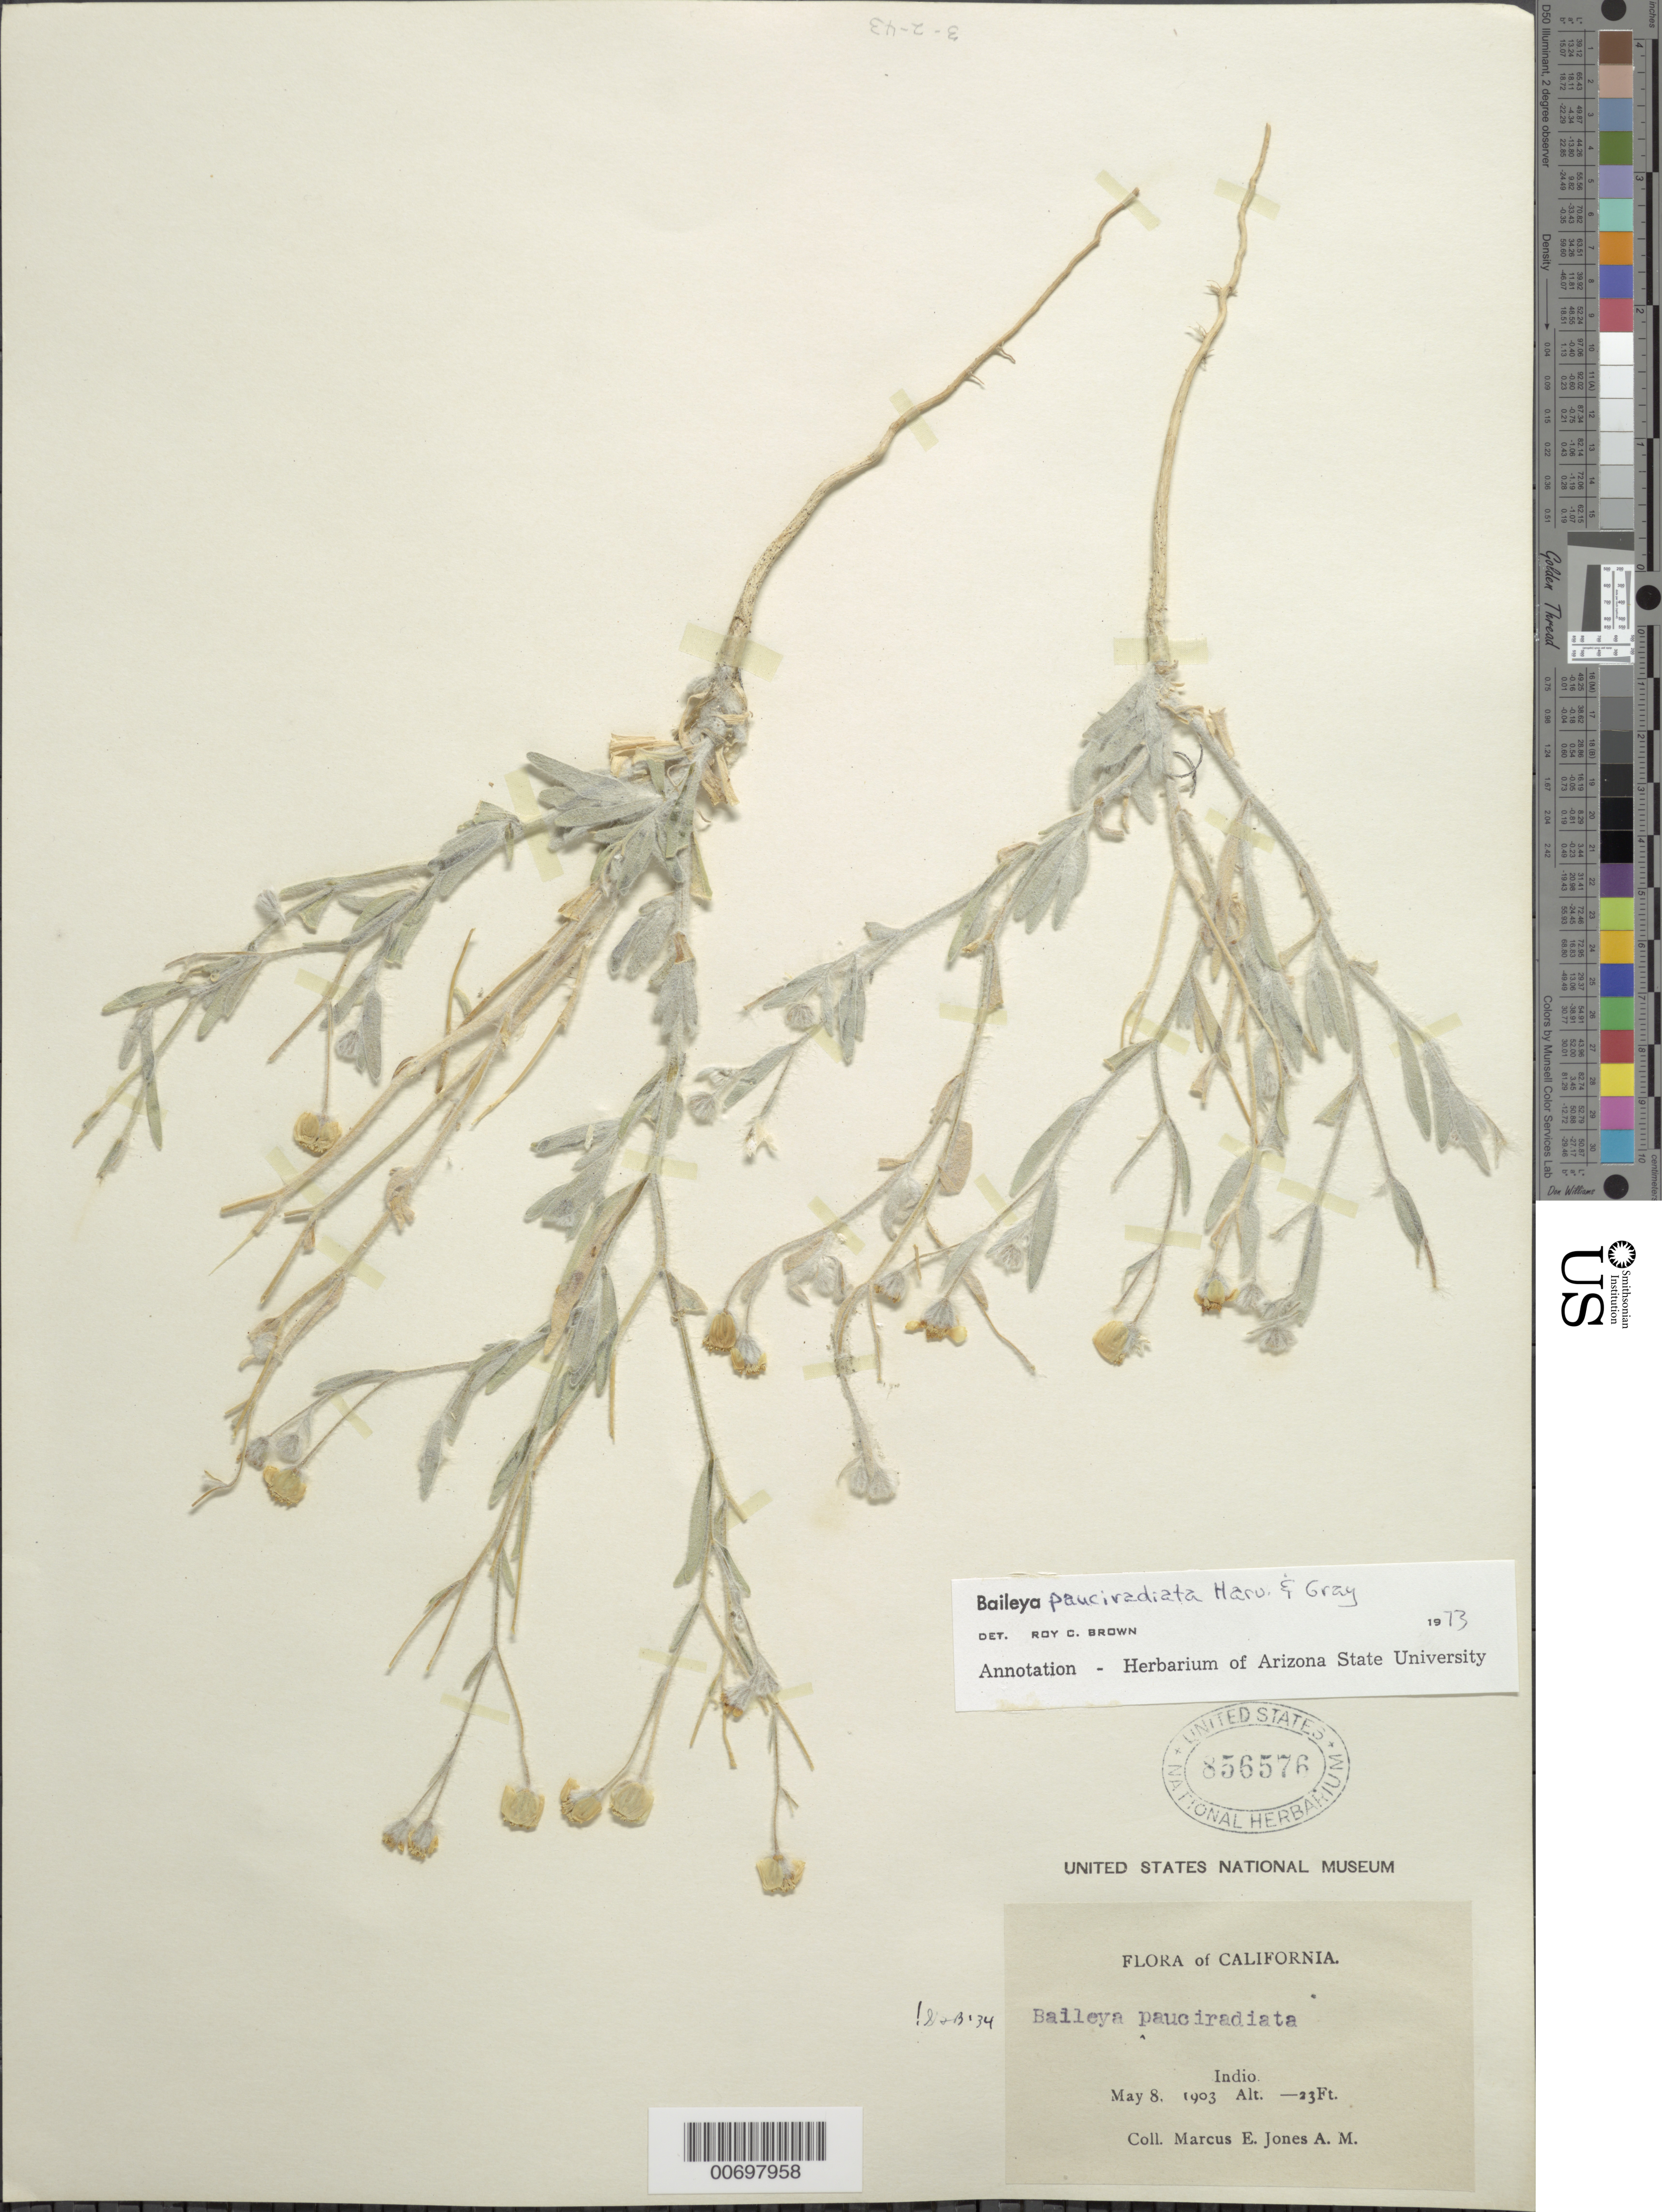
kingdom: Plantae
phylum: Tracheophyta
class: Magnoliopsida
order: Asterales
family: Asteraceae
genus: Baileya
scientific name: Baileya pauciradiata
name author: Harv. & A. Gray ex A. Gray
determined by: Brown, Roy C.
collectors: M. E. Jones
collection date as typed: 08 May 1903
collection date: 1903-05-08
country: United States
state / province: California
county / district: Riverside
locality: Indio.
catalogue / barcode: US 856576